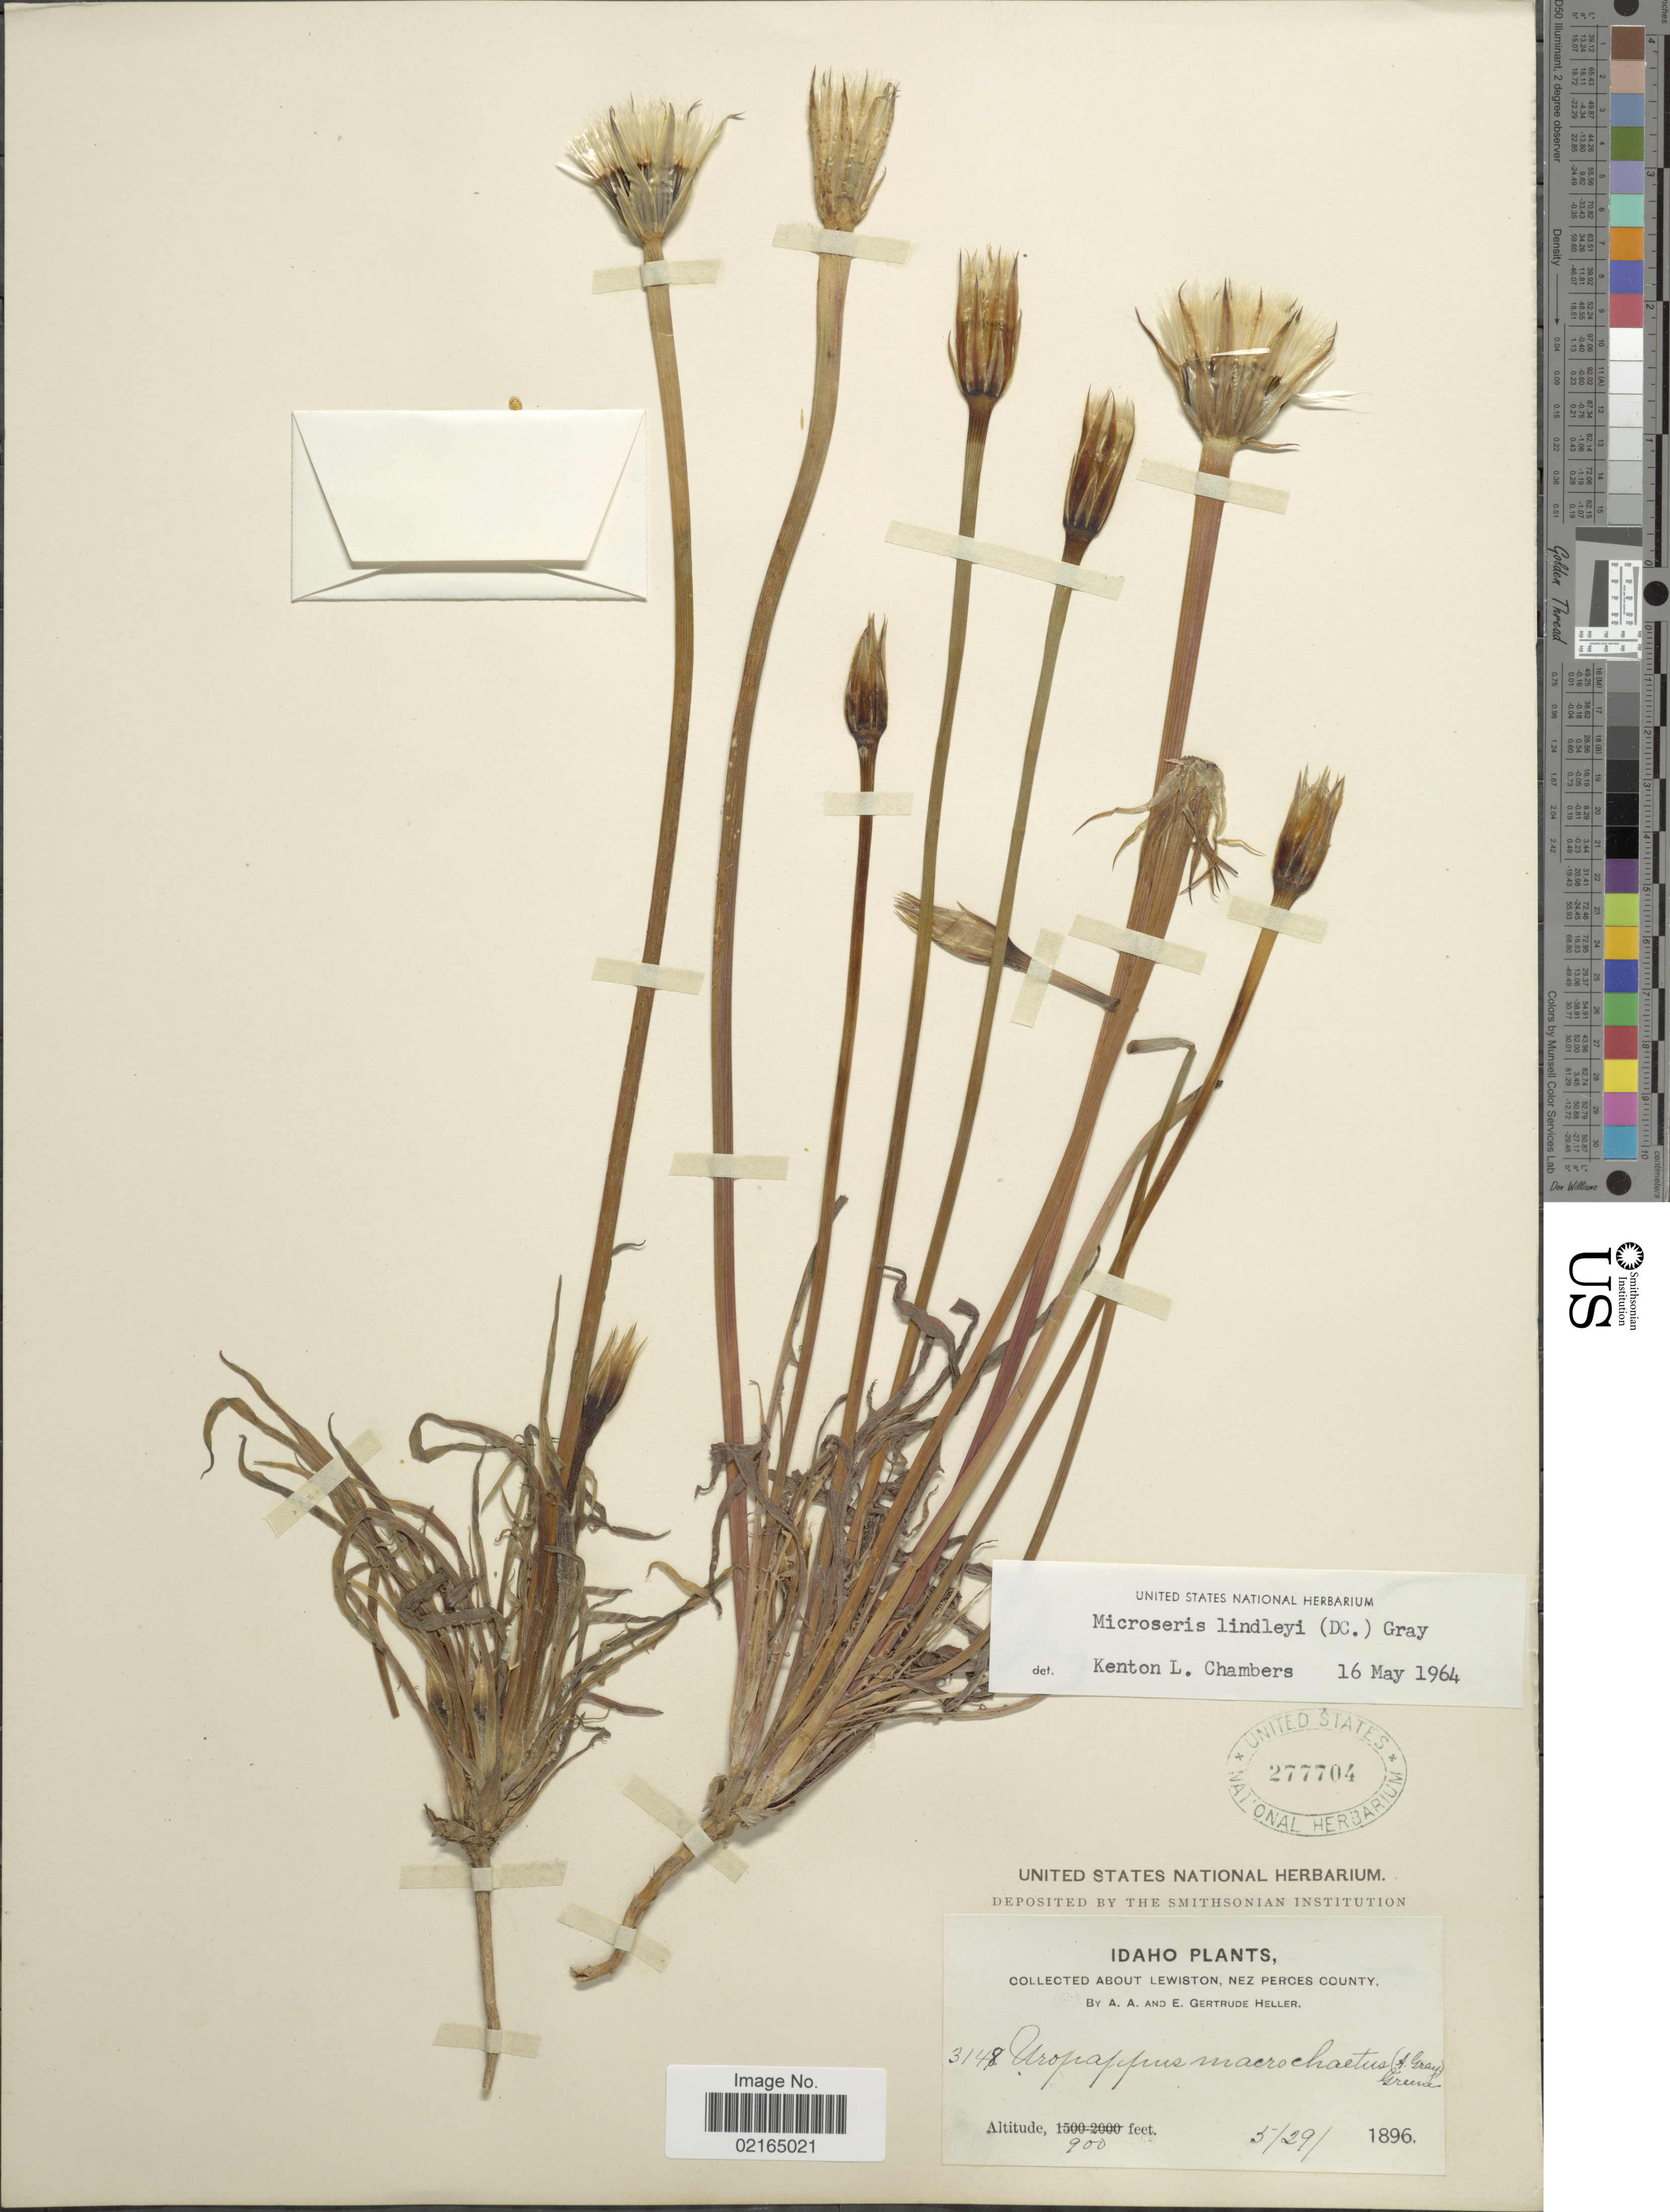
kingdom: Plantae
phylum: Tracheophyta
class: Magnoliopsida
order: Asterales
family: Asteraceae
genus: Uropappus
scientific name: Uropappus lindleyi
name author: (DC.) Nutt.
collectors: A. A. Heller & E. Gertrude Heller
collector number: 3148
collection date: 1896-05-29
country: United States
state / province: Idaho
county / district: Nez Perce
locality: About Lewiston.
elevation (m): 274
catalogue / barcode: US 277704